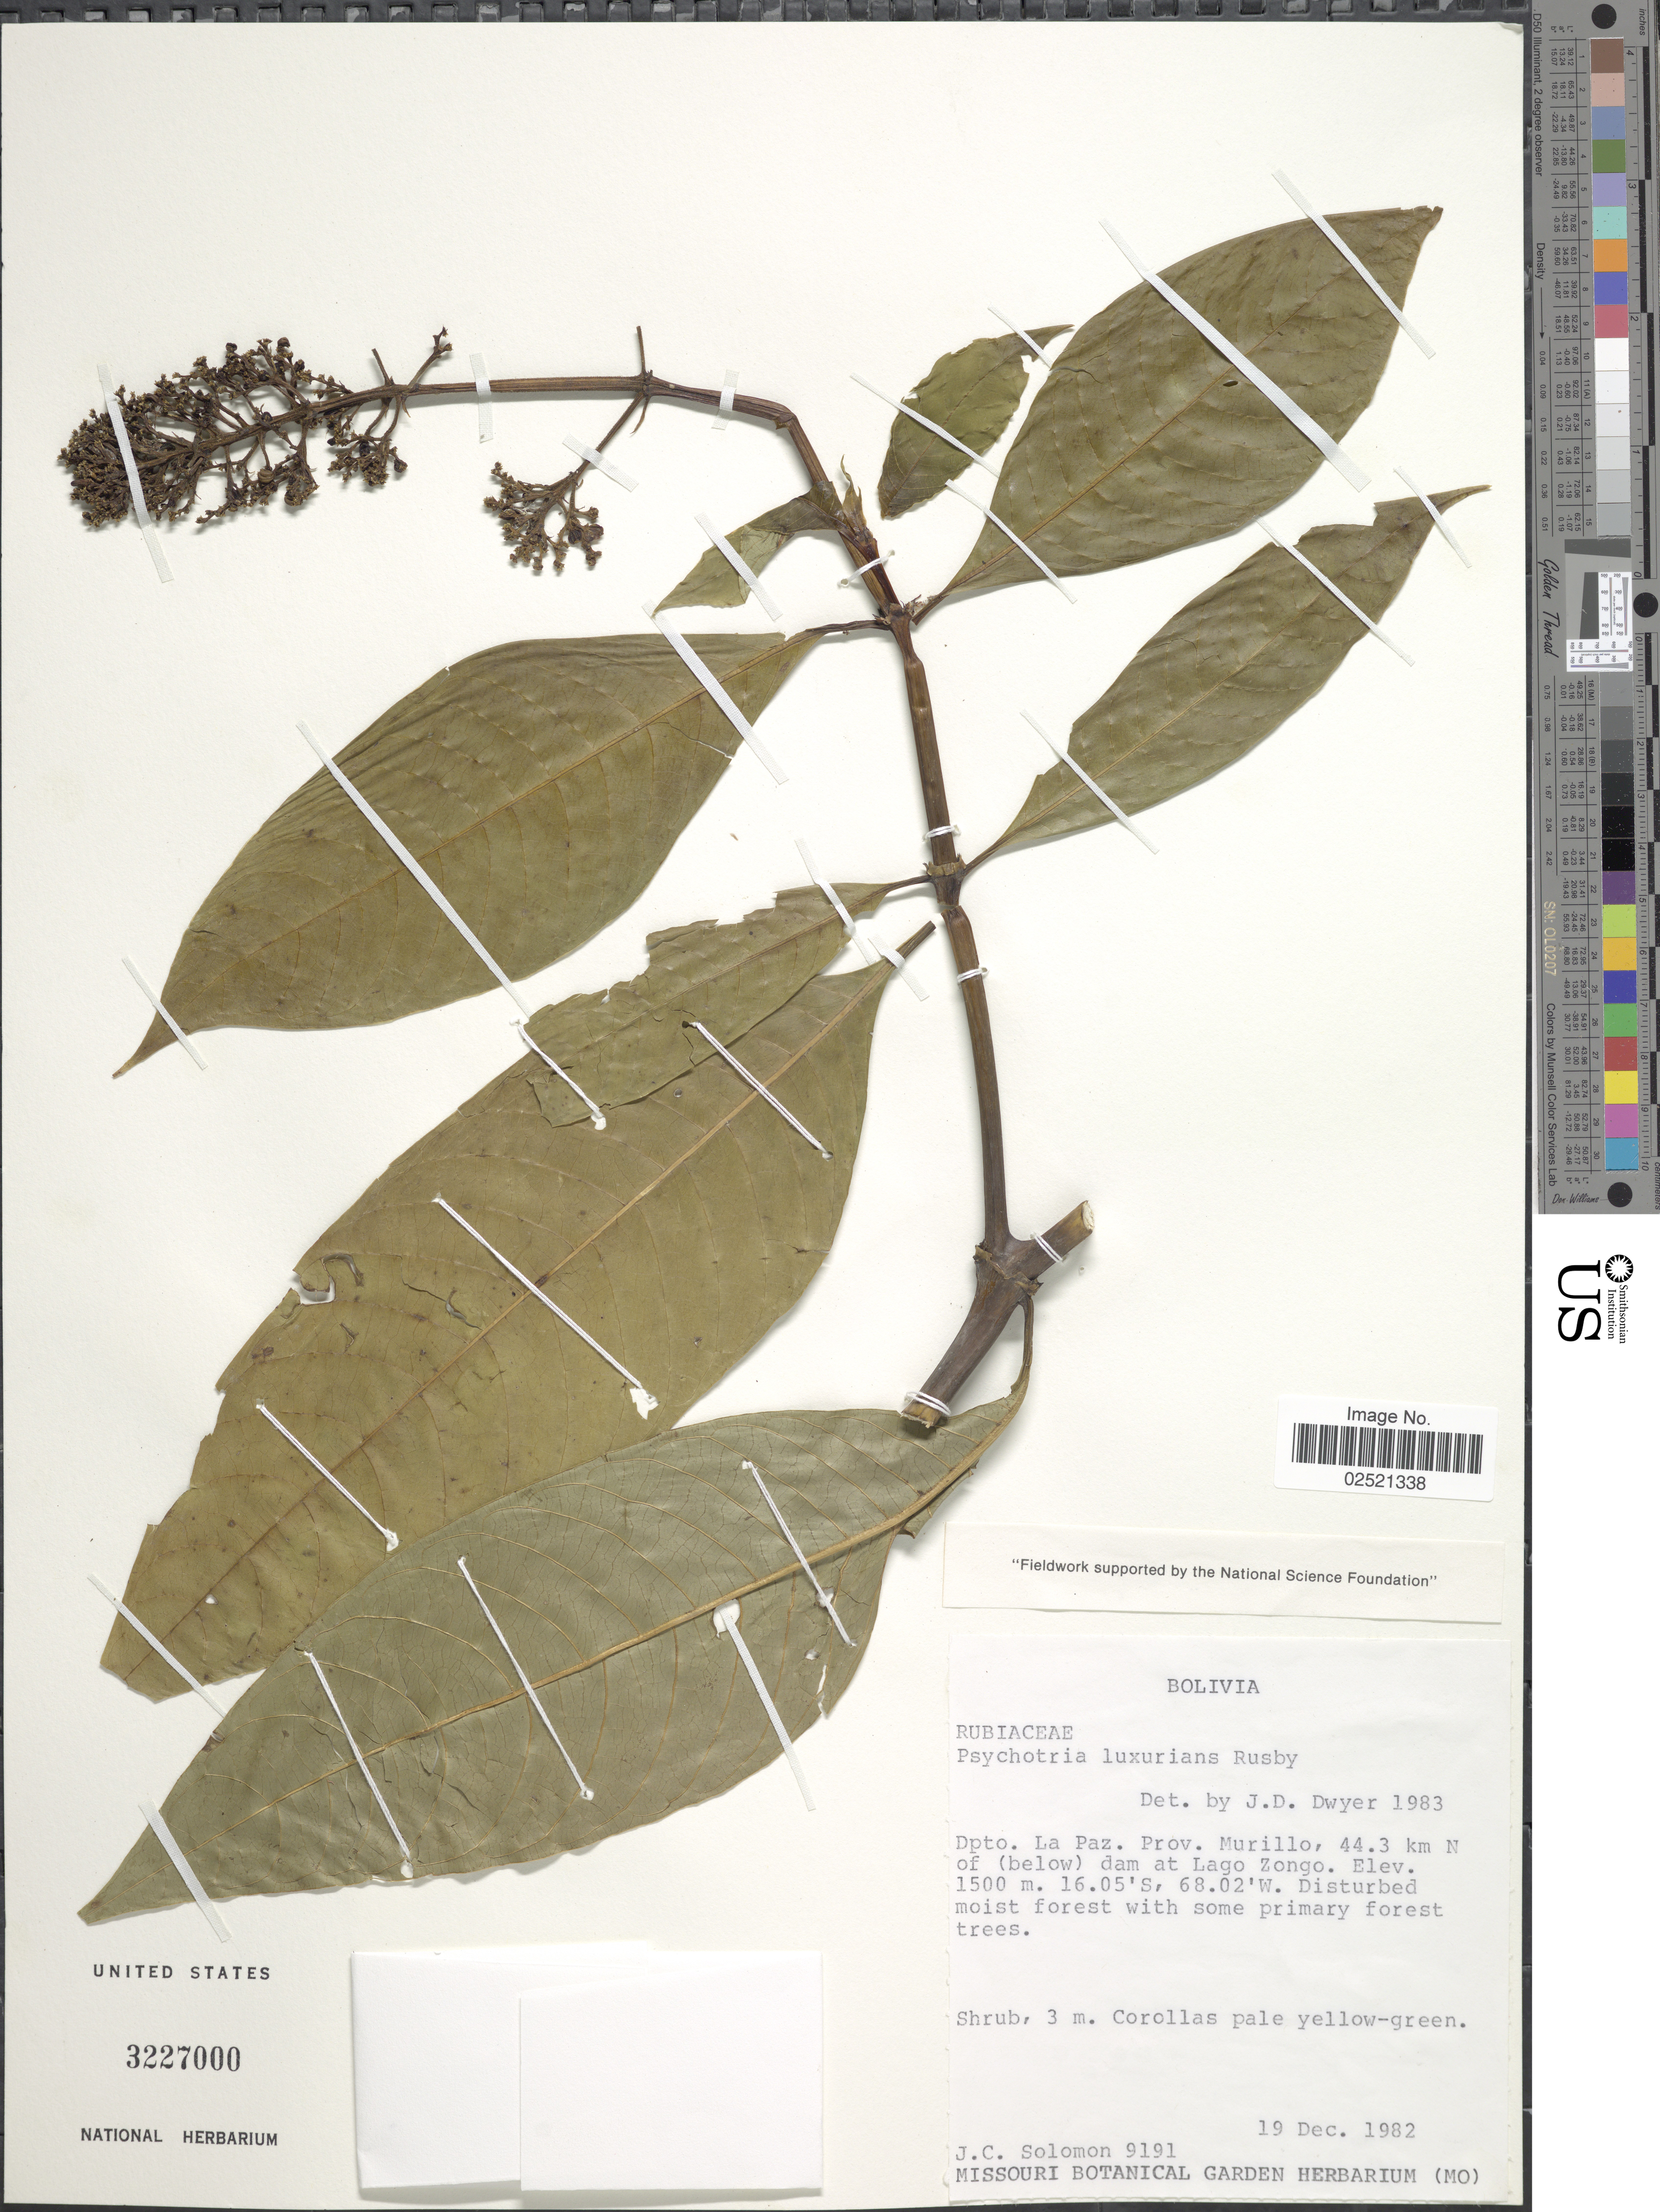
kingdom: Plantae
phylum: Tracheophyta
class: Magnoliopsida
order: Gentianales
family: Rubiaceae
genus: Psychotria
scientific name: Psychotria luxurians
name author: Rusby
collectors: J. C. Solomon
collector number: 9191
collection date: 1982-12-19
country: Bolivia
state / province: La Paz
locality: Prov. Murillo, 44.3 km N of (below) dam at Lago Zongo.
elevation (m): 1500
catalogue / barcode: US 3227000